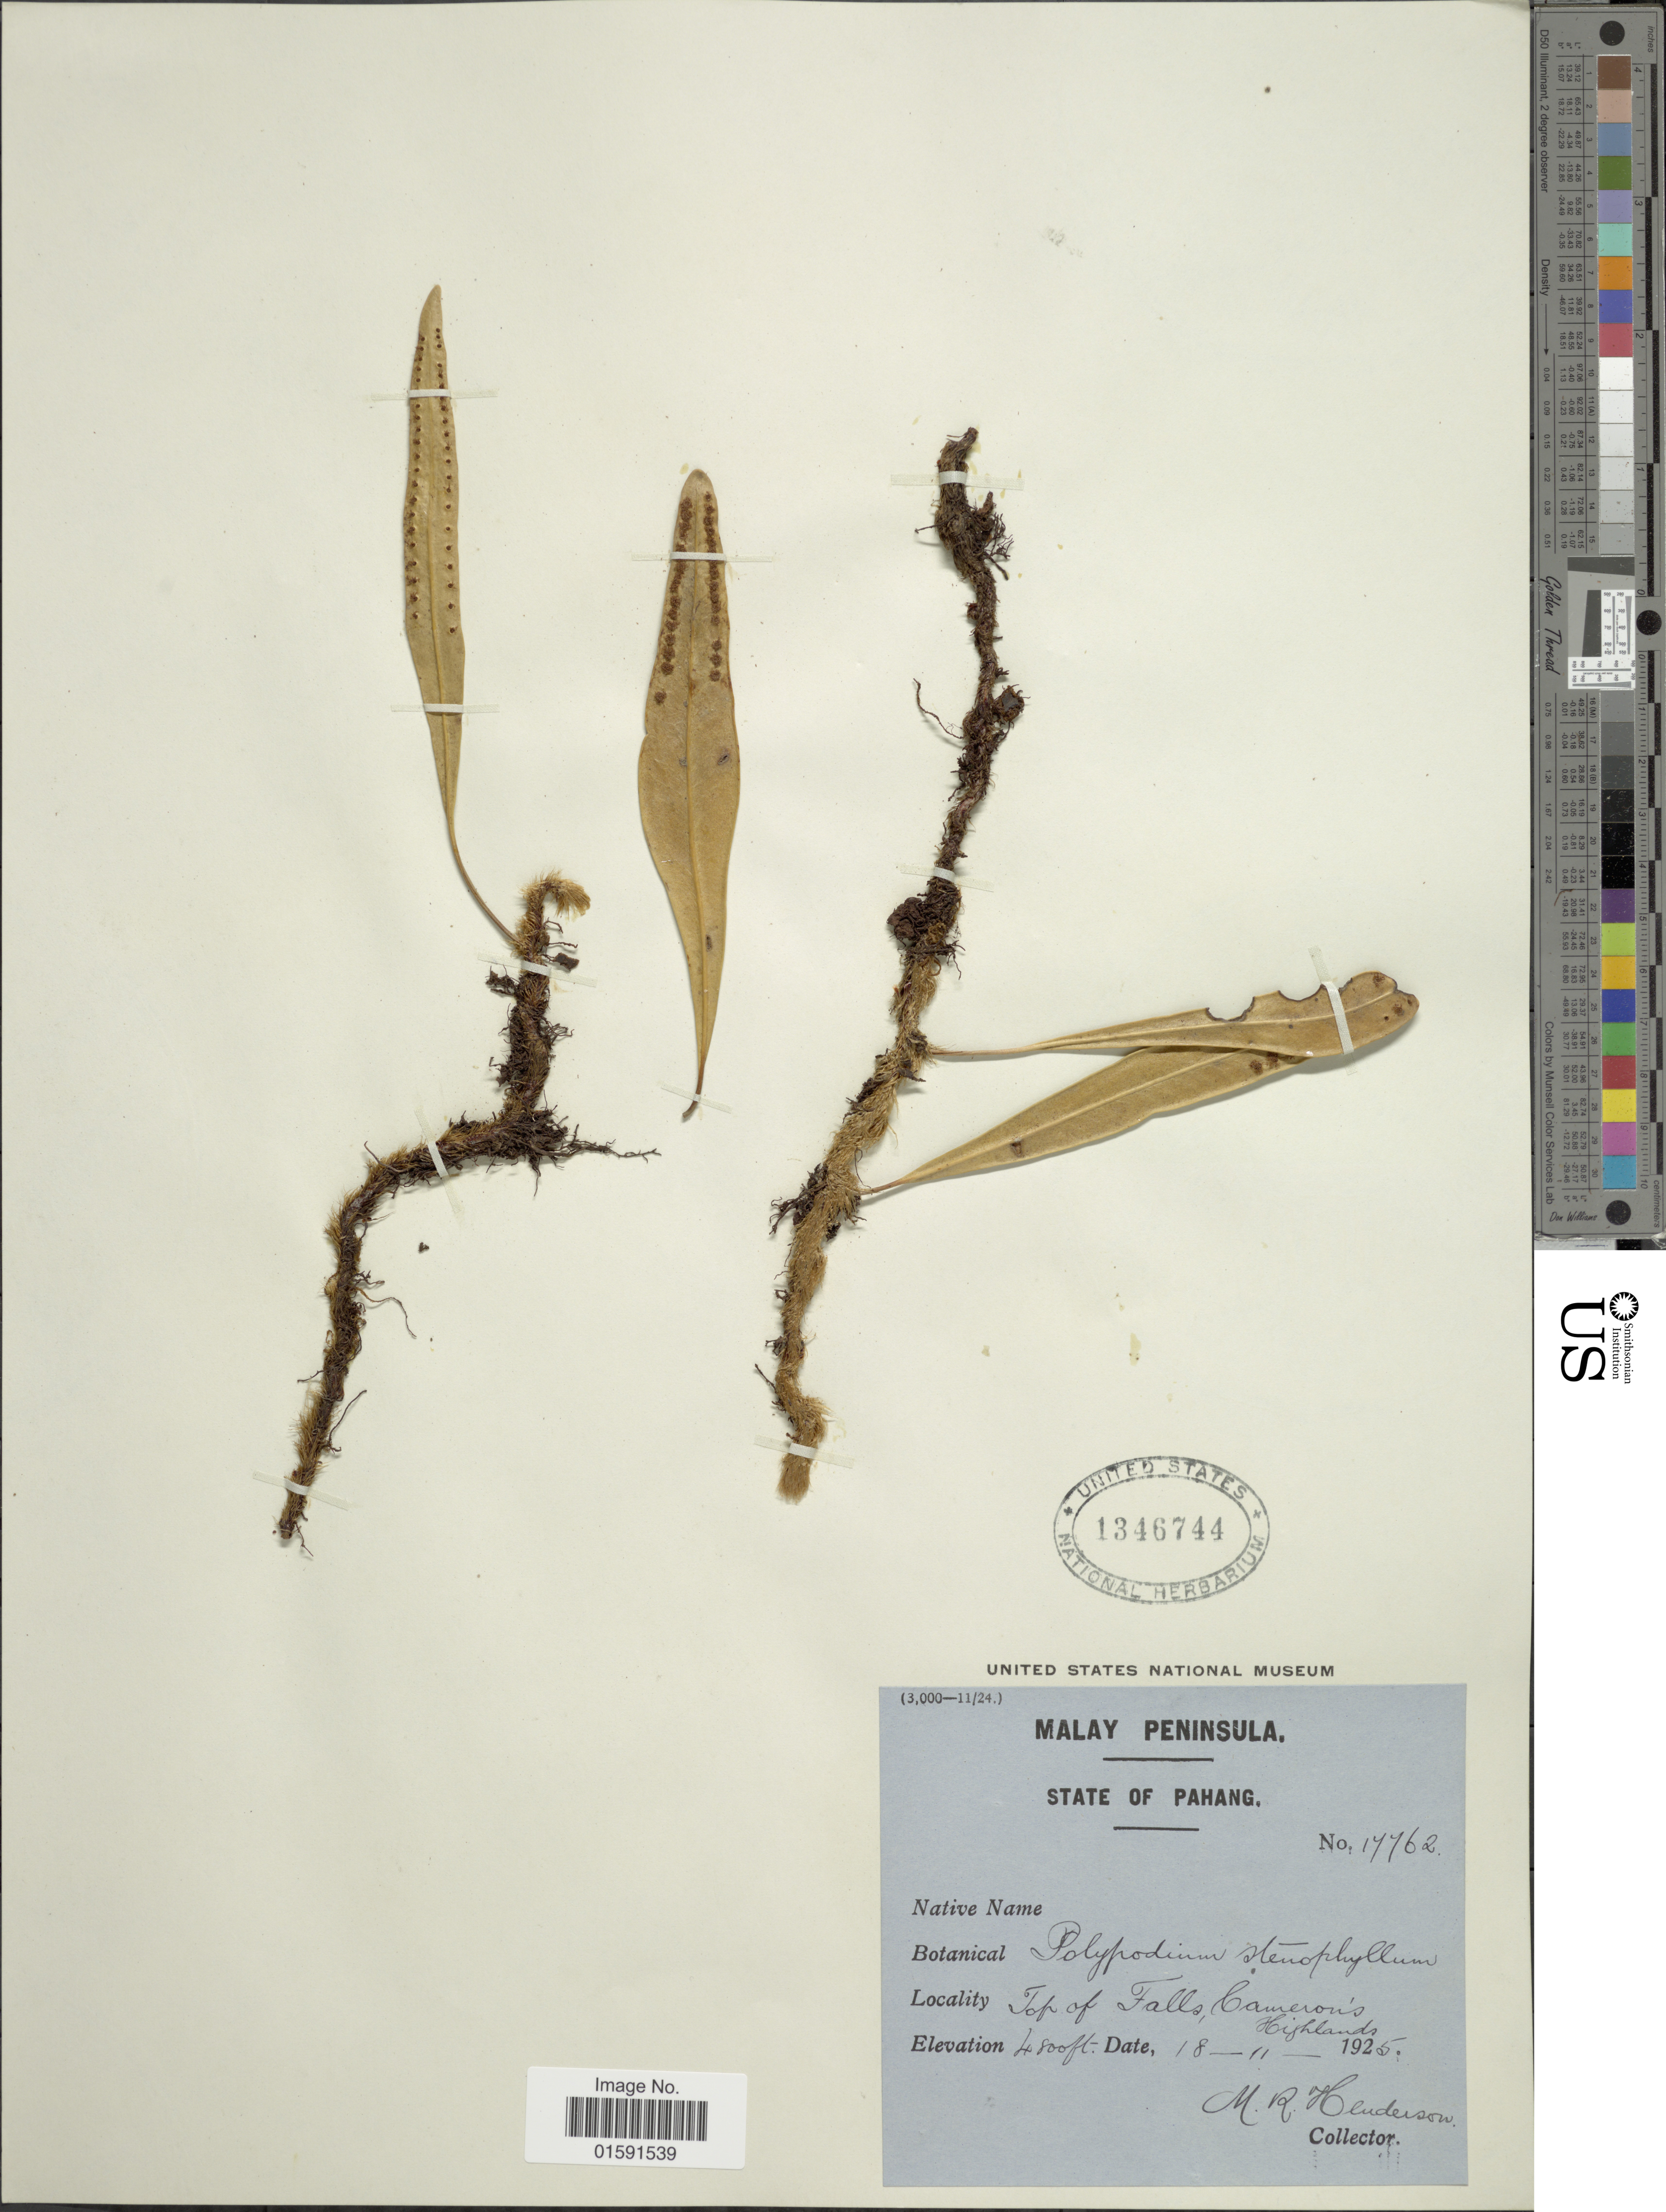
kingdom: Plantae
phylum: Tracheophyta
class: Polypodiopsida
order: Polypodiales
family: Polypodiaceae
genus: Selliguea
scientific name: Selliguea stenophylla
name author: (Blume)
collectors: M. Henderson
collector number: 17762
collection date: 1925-11-18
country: Malaysia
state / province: Pahang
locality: State of Pahang, Top of Fallsm Camerons Highlands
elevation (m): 1463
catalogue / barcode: US 1346744